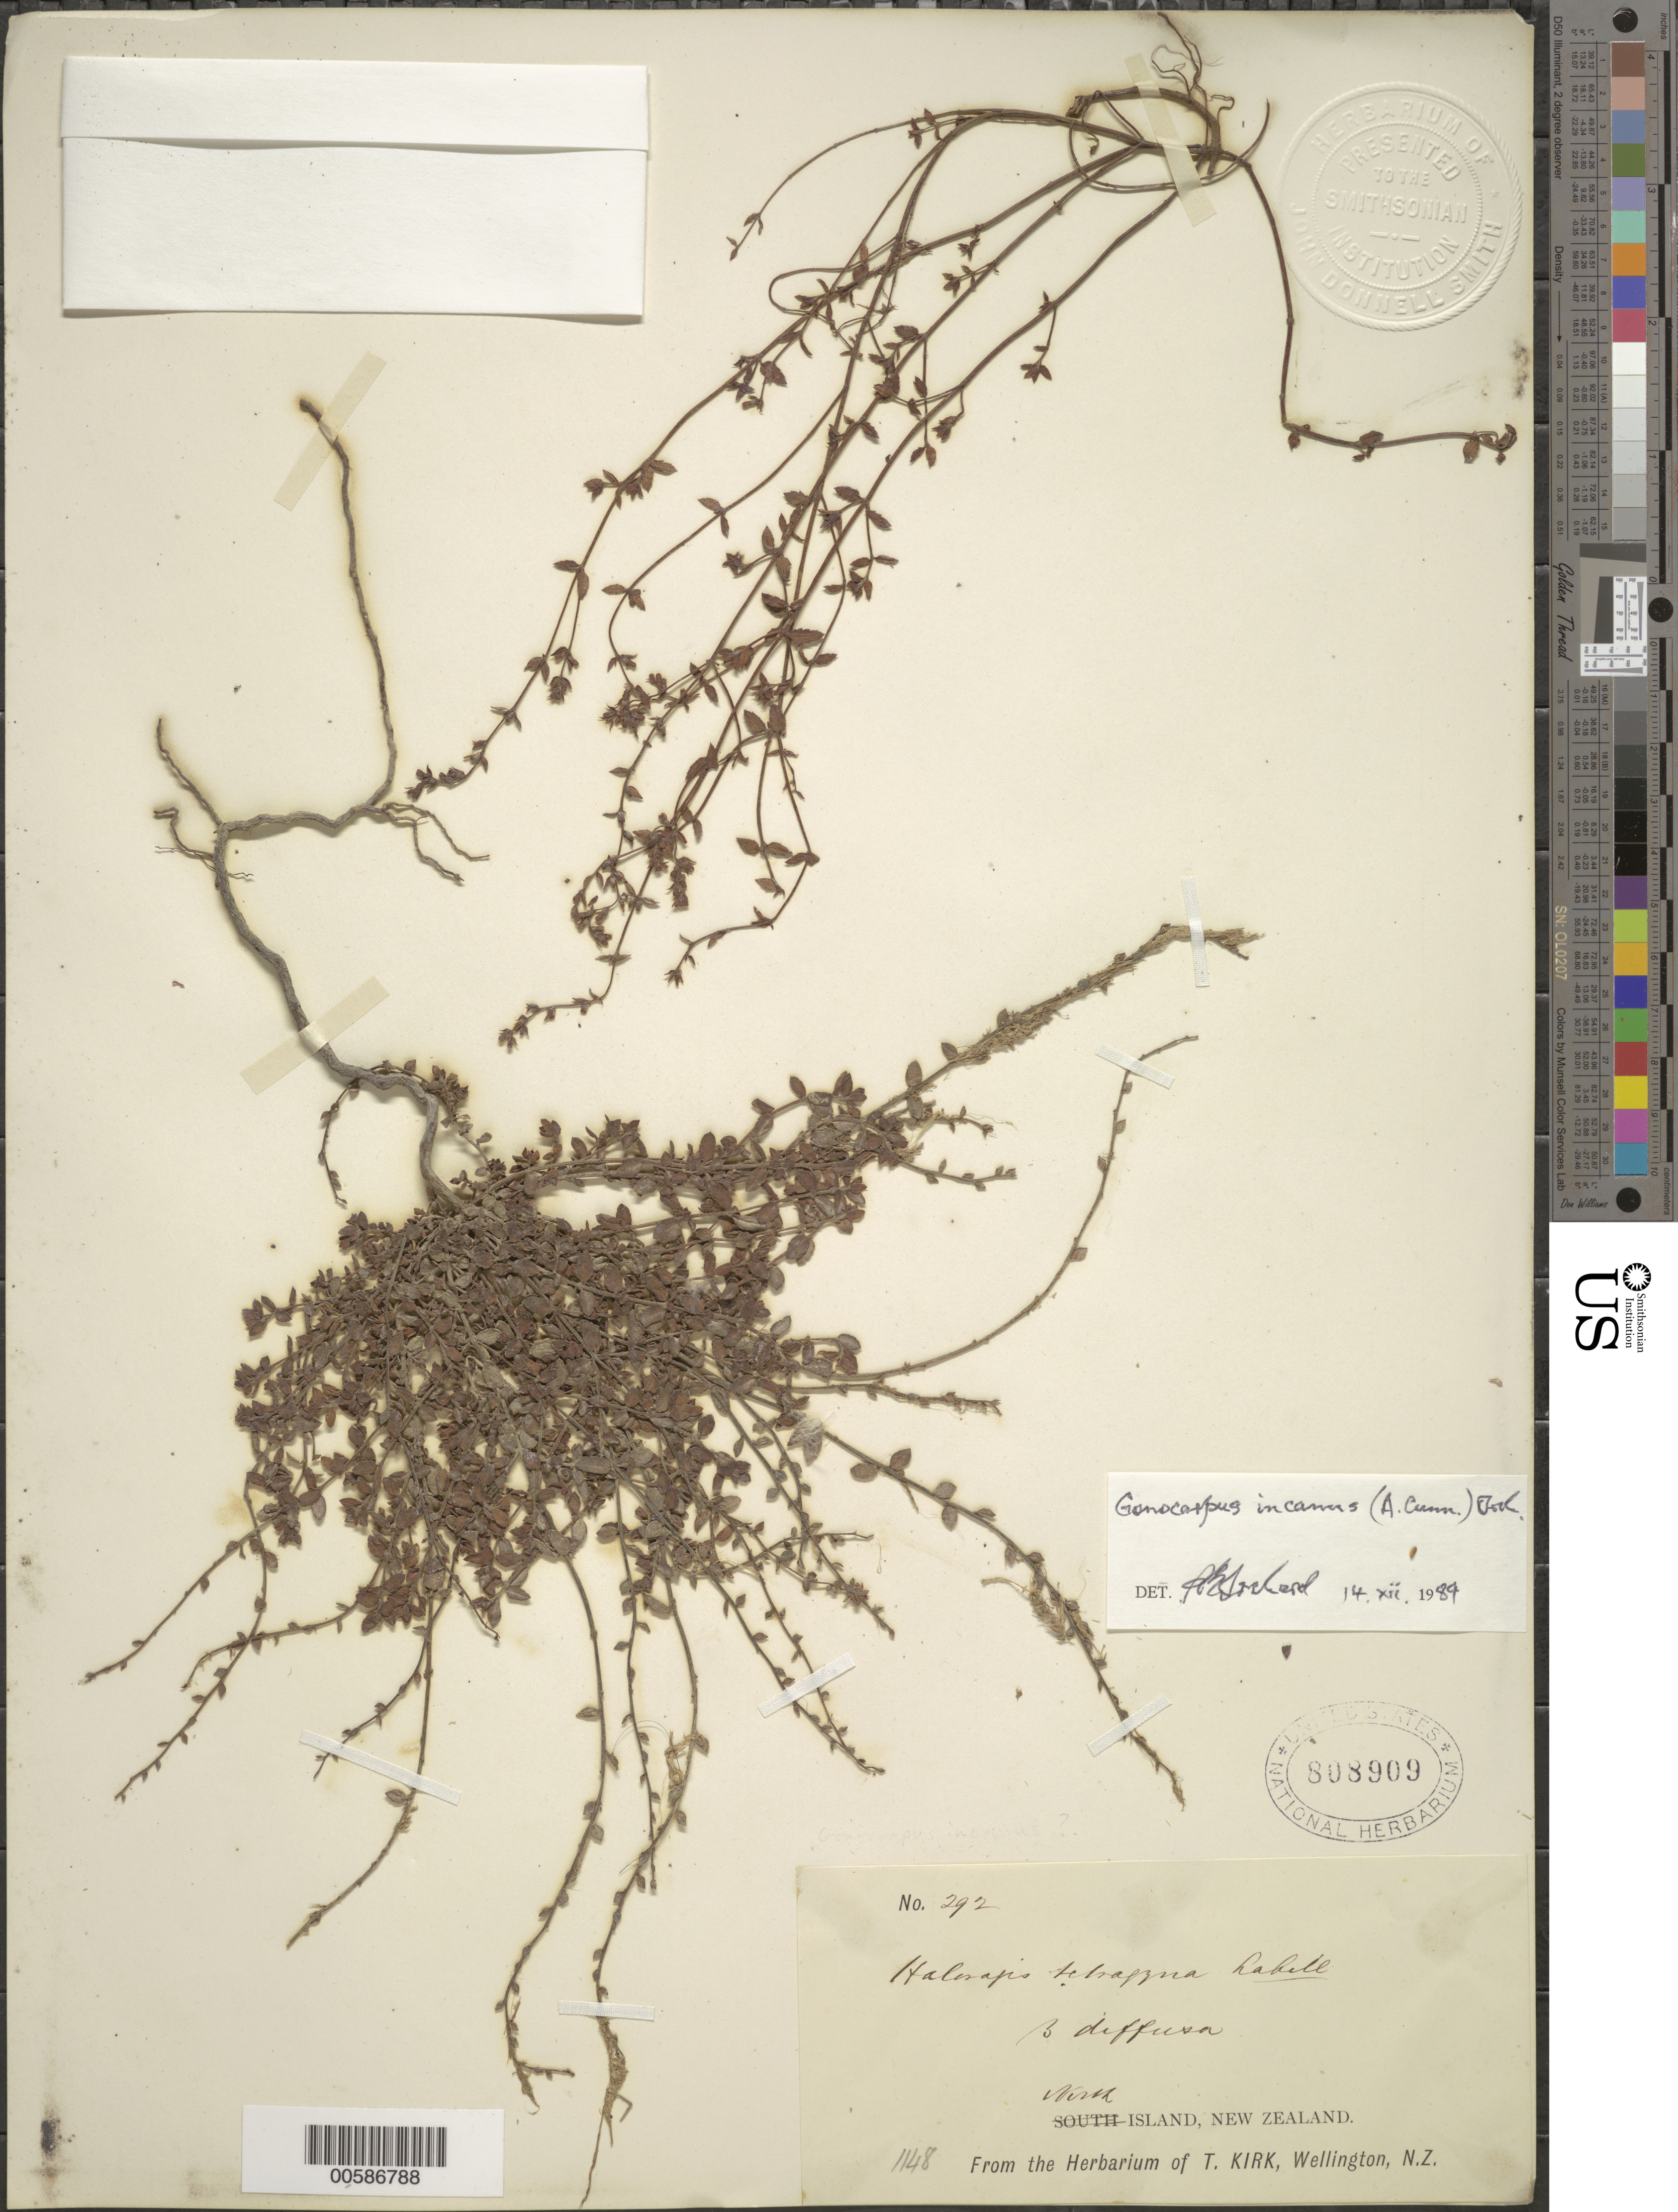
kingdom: Plantae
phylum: Tracheophyta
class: Magnoliopsida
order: Saxifragales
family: Haloragaceae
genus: Gonocarpus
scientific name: Gonocarpus incanus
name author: (A. Cunn.) Orchard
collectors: T. Kirk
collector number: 292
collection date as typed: Jan 1948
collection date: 1948-01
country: New Zealand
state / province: Wellington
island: North Island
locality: Wellington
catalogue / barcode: US 808909